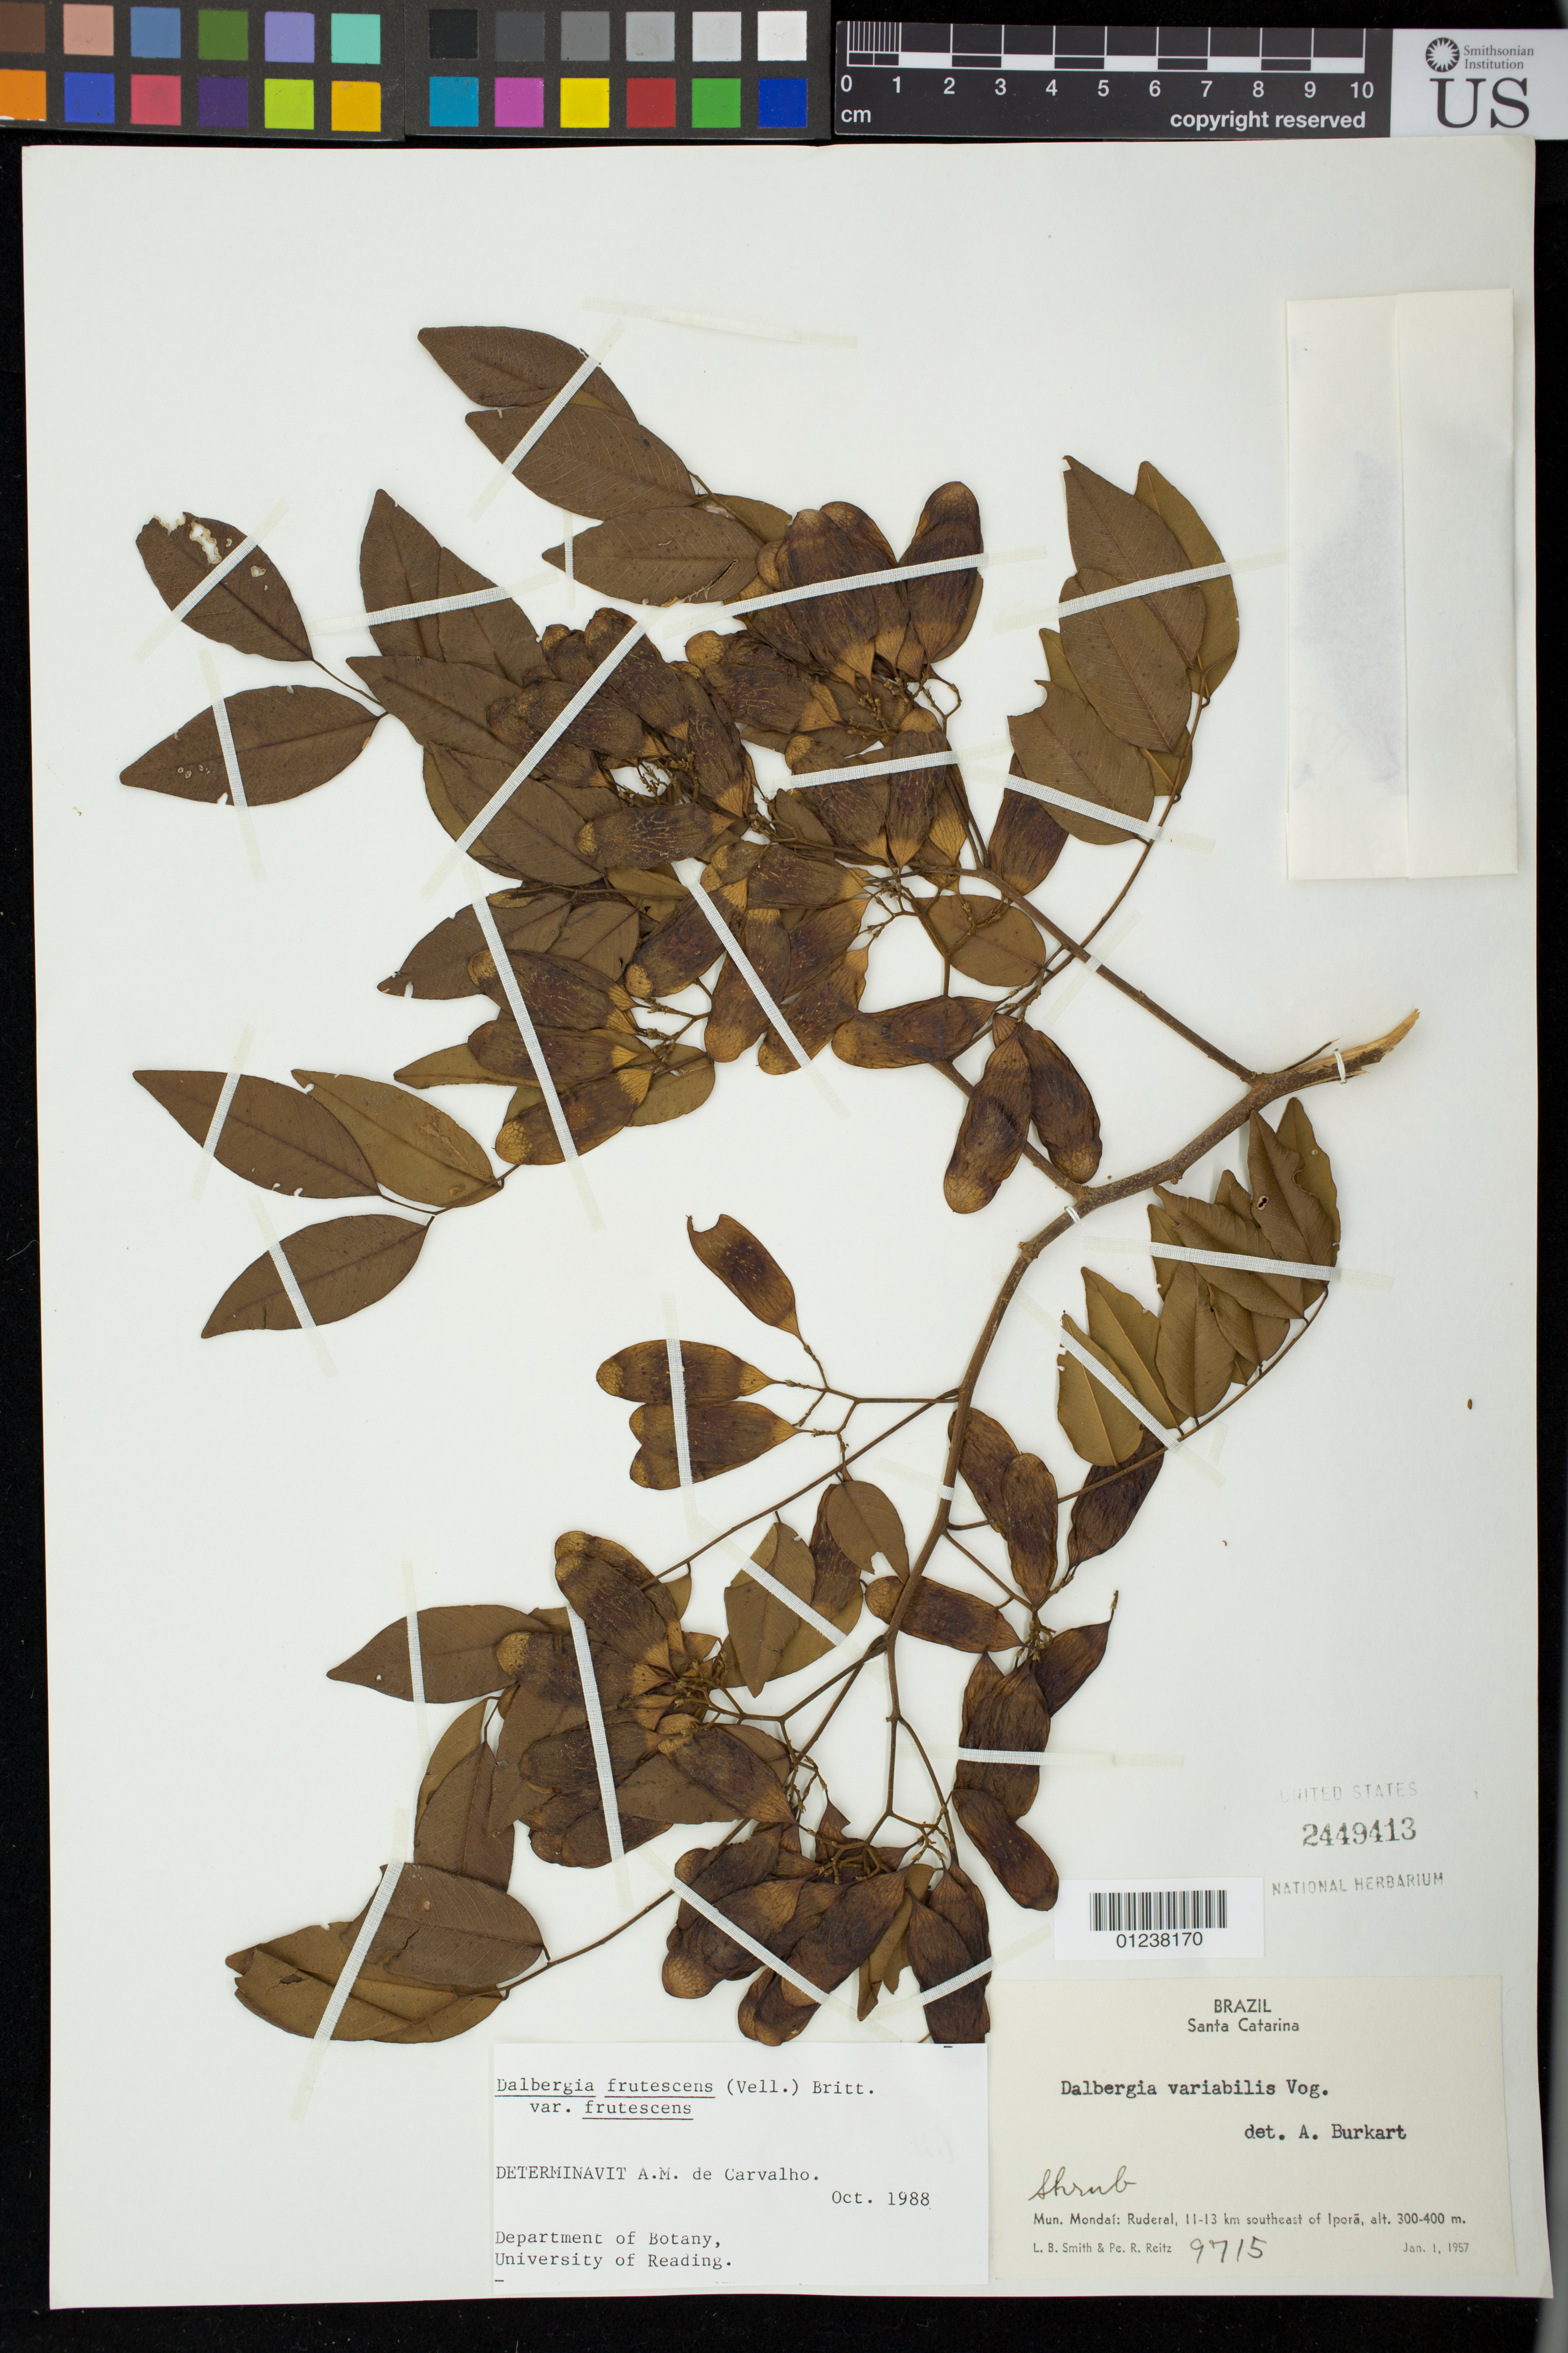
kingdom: Plantae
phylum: Tracheophyta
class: Magnoliopsida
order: Fabales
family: Fabaceae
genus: Dalbergia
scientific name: Dalbergia frutescens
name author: (Vell.) Britton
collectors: L. Smith & R. Reitz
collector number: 9715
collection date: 1957-01-01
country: Brazil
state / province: Santa Catarina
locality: Mun. Mondai: 11-13 km southeast of Ipora.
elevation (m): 300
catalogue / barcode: US 2449413